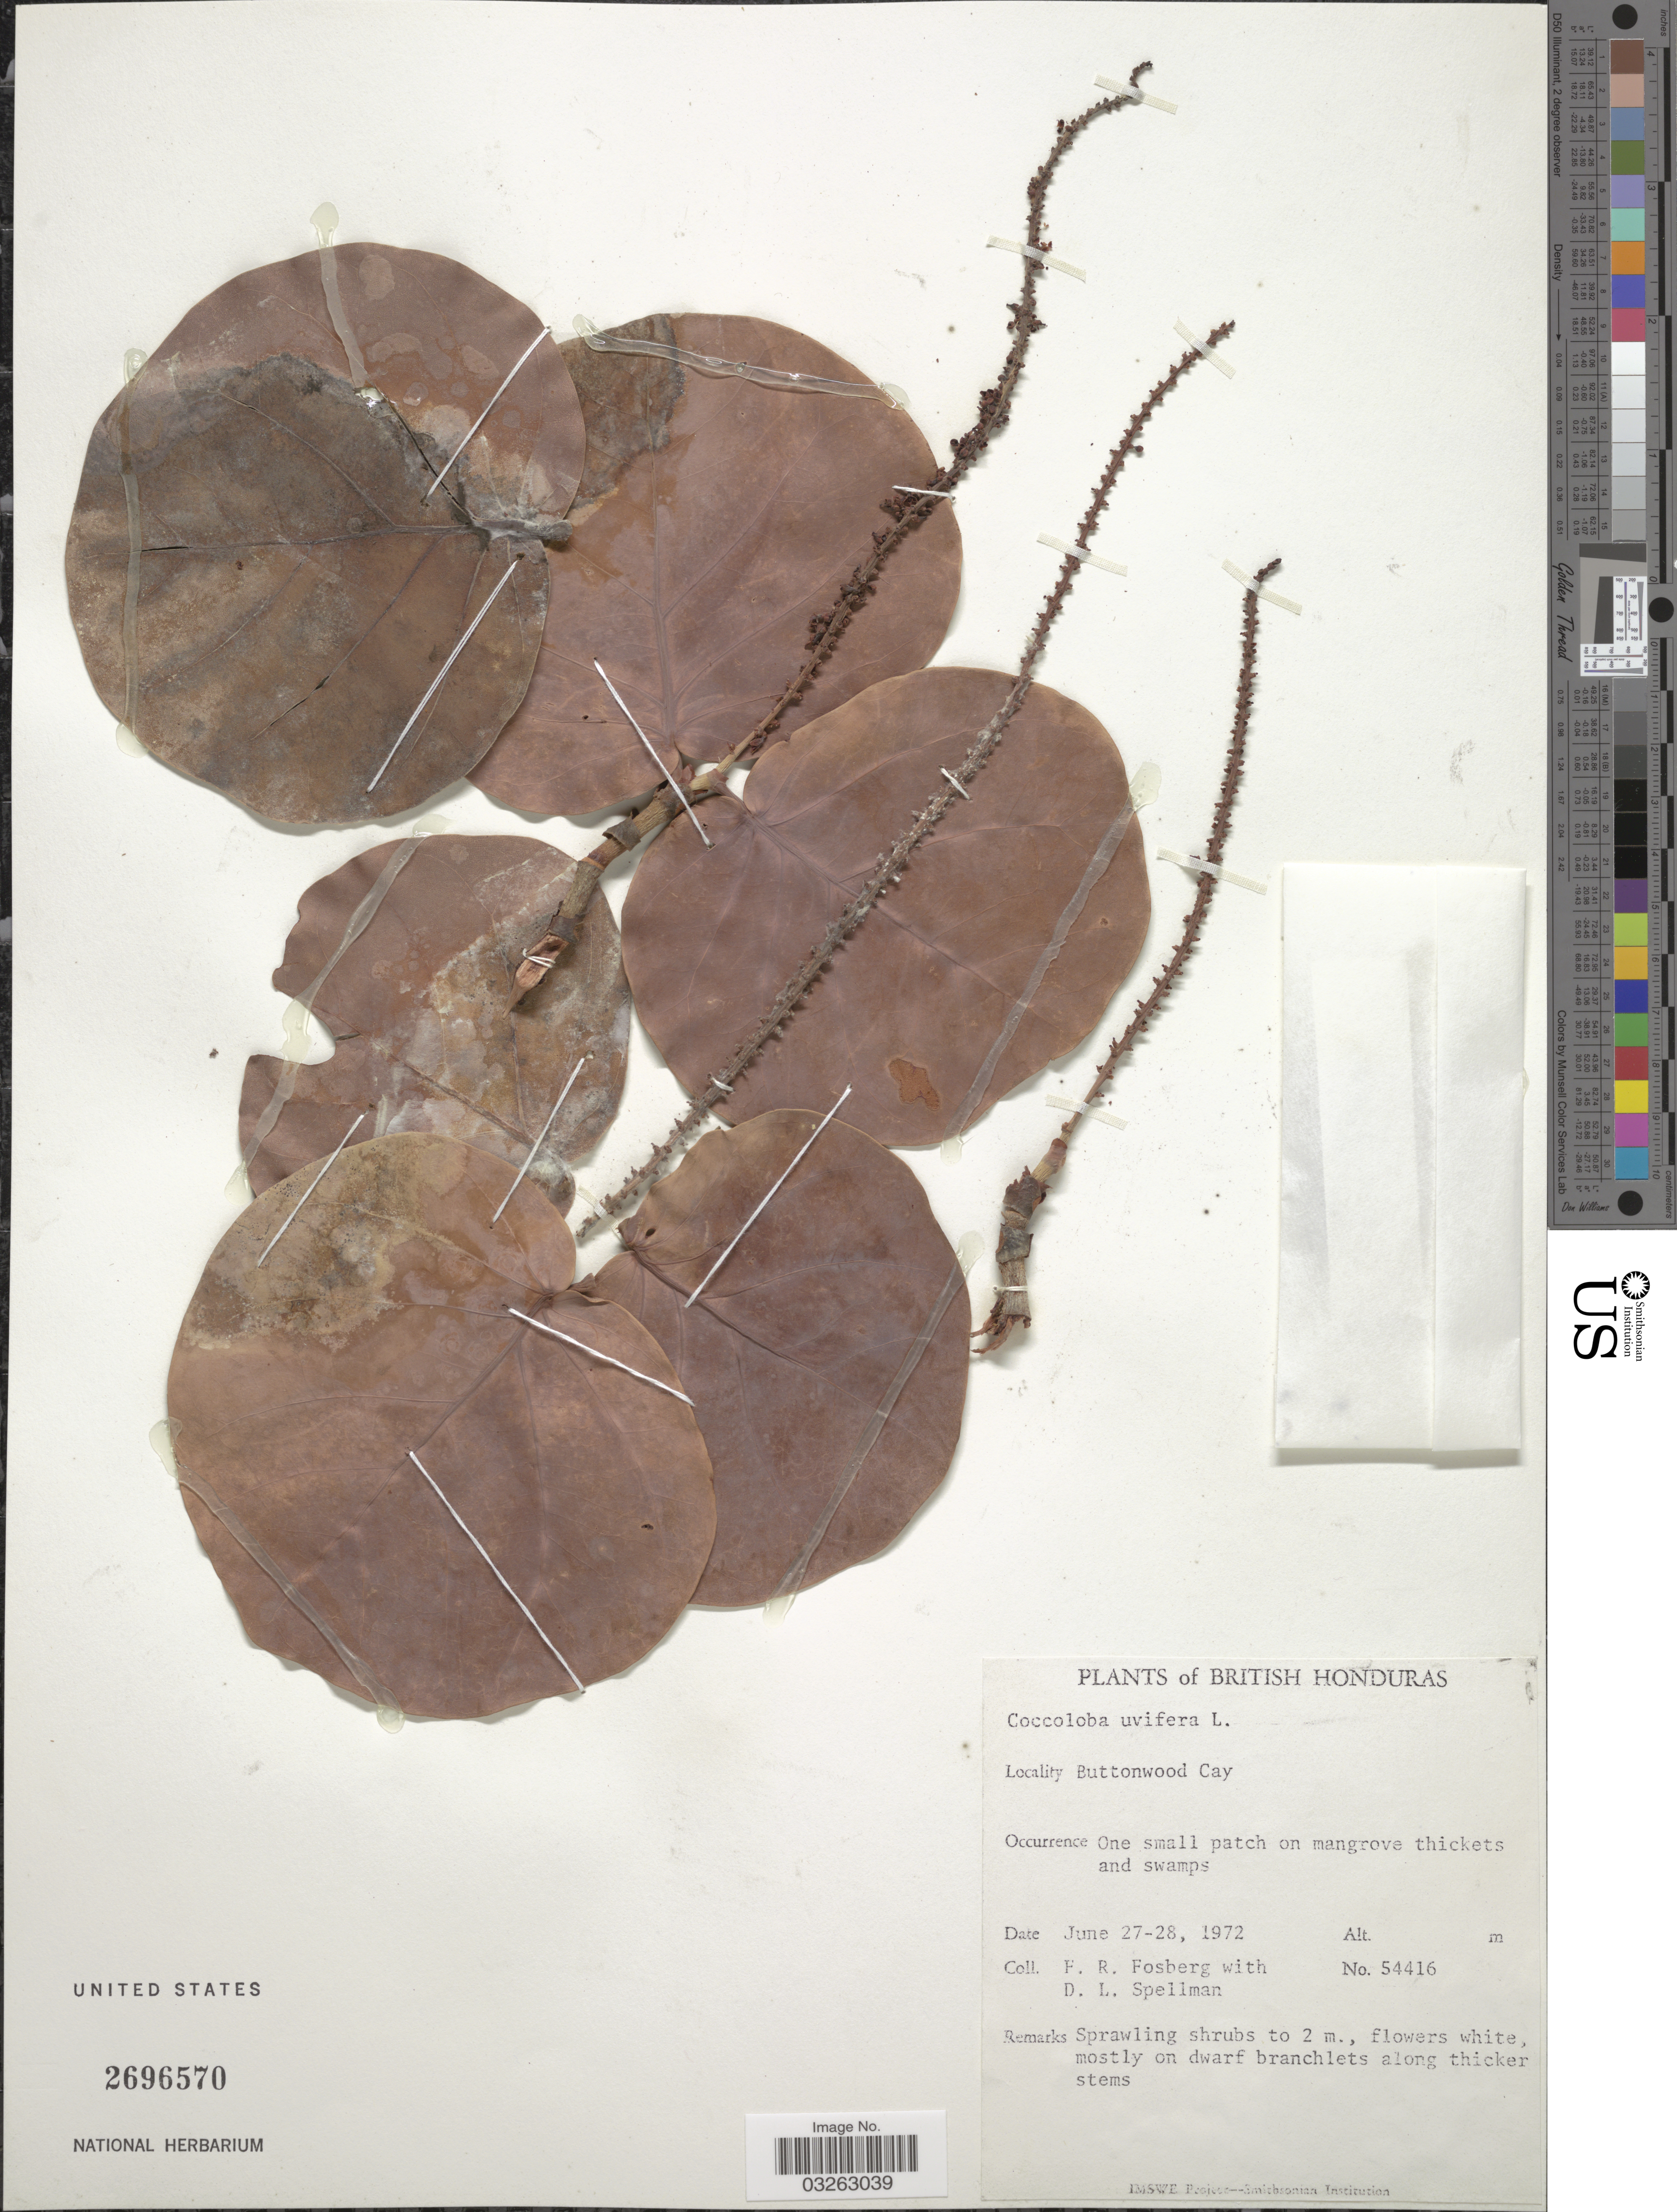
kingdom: Plantae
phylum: Tracheophyta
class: Magnoliopsida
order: Caryophyllales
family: Polygonaceae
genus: Coccoloba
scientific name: Coccoloba uvifera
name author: L.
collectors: F. R. Fosberg & D. L. Spellman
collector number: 54416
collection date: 1972-06-27/1972-06-28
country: Belize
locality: Biritish Honduras, Buttonwood Cay.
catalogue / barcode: US 2696570